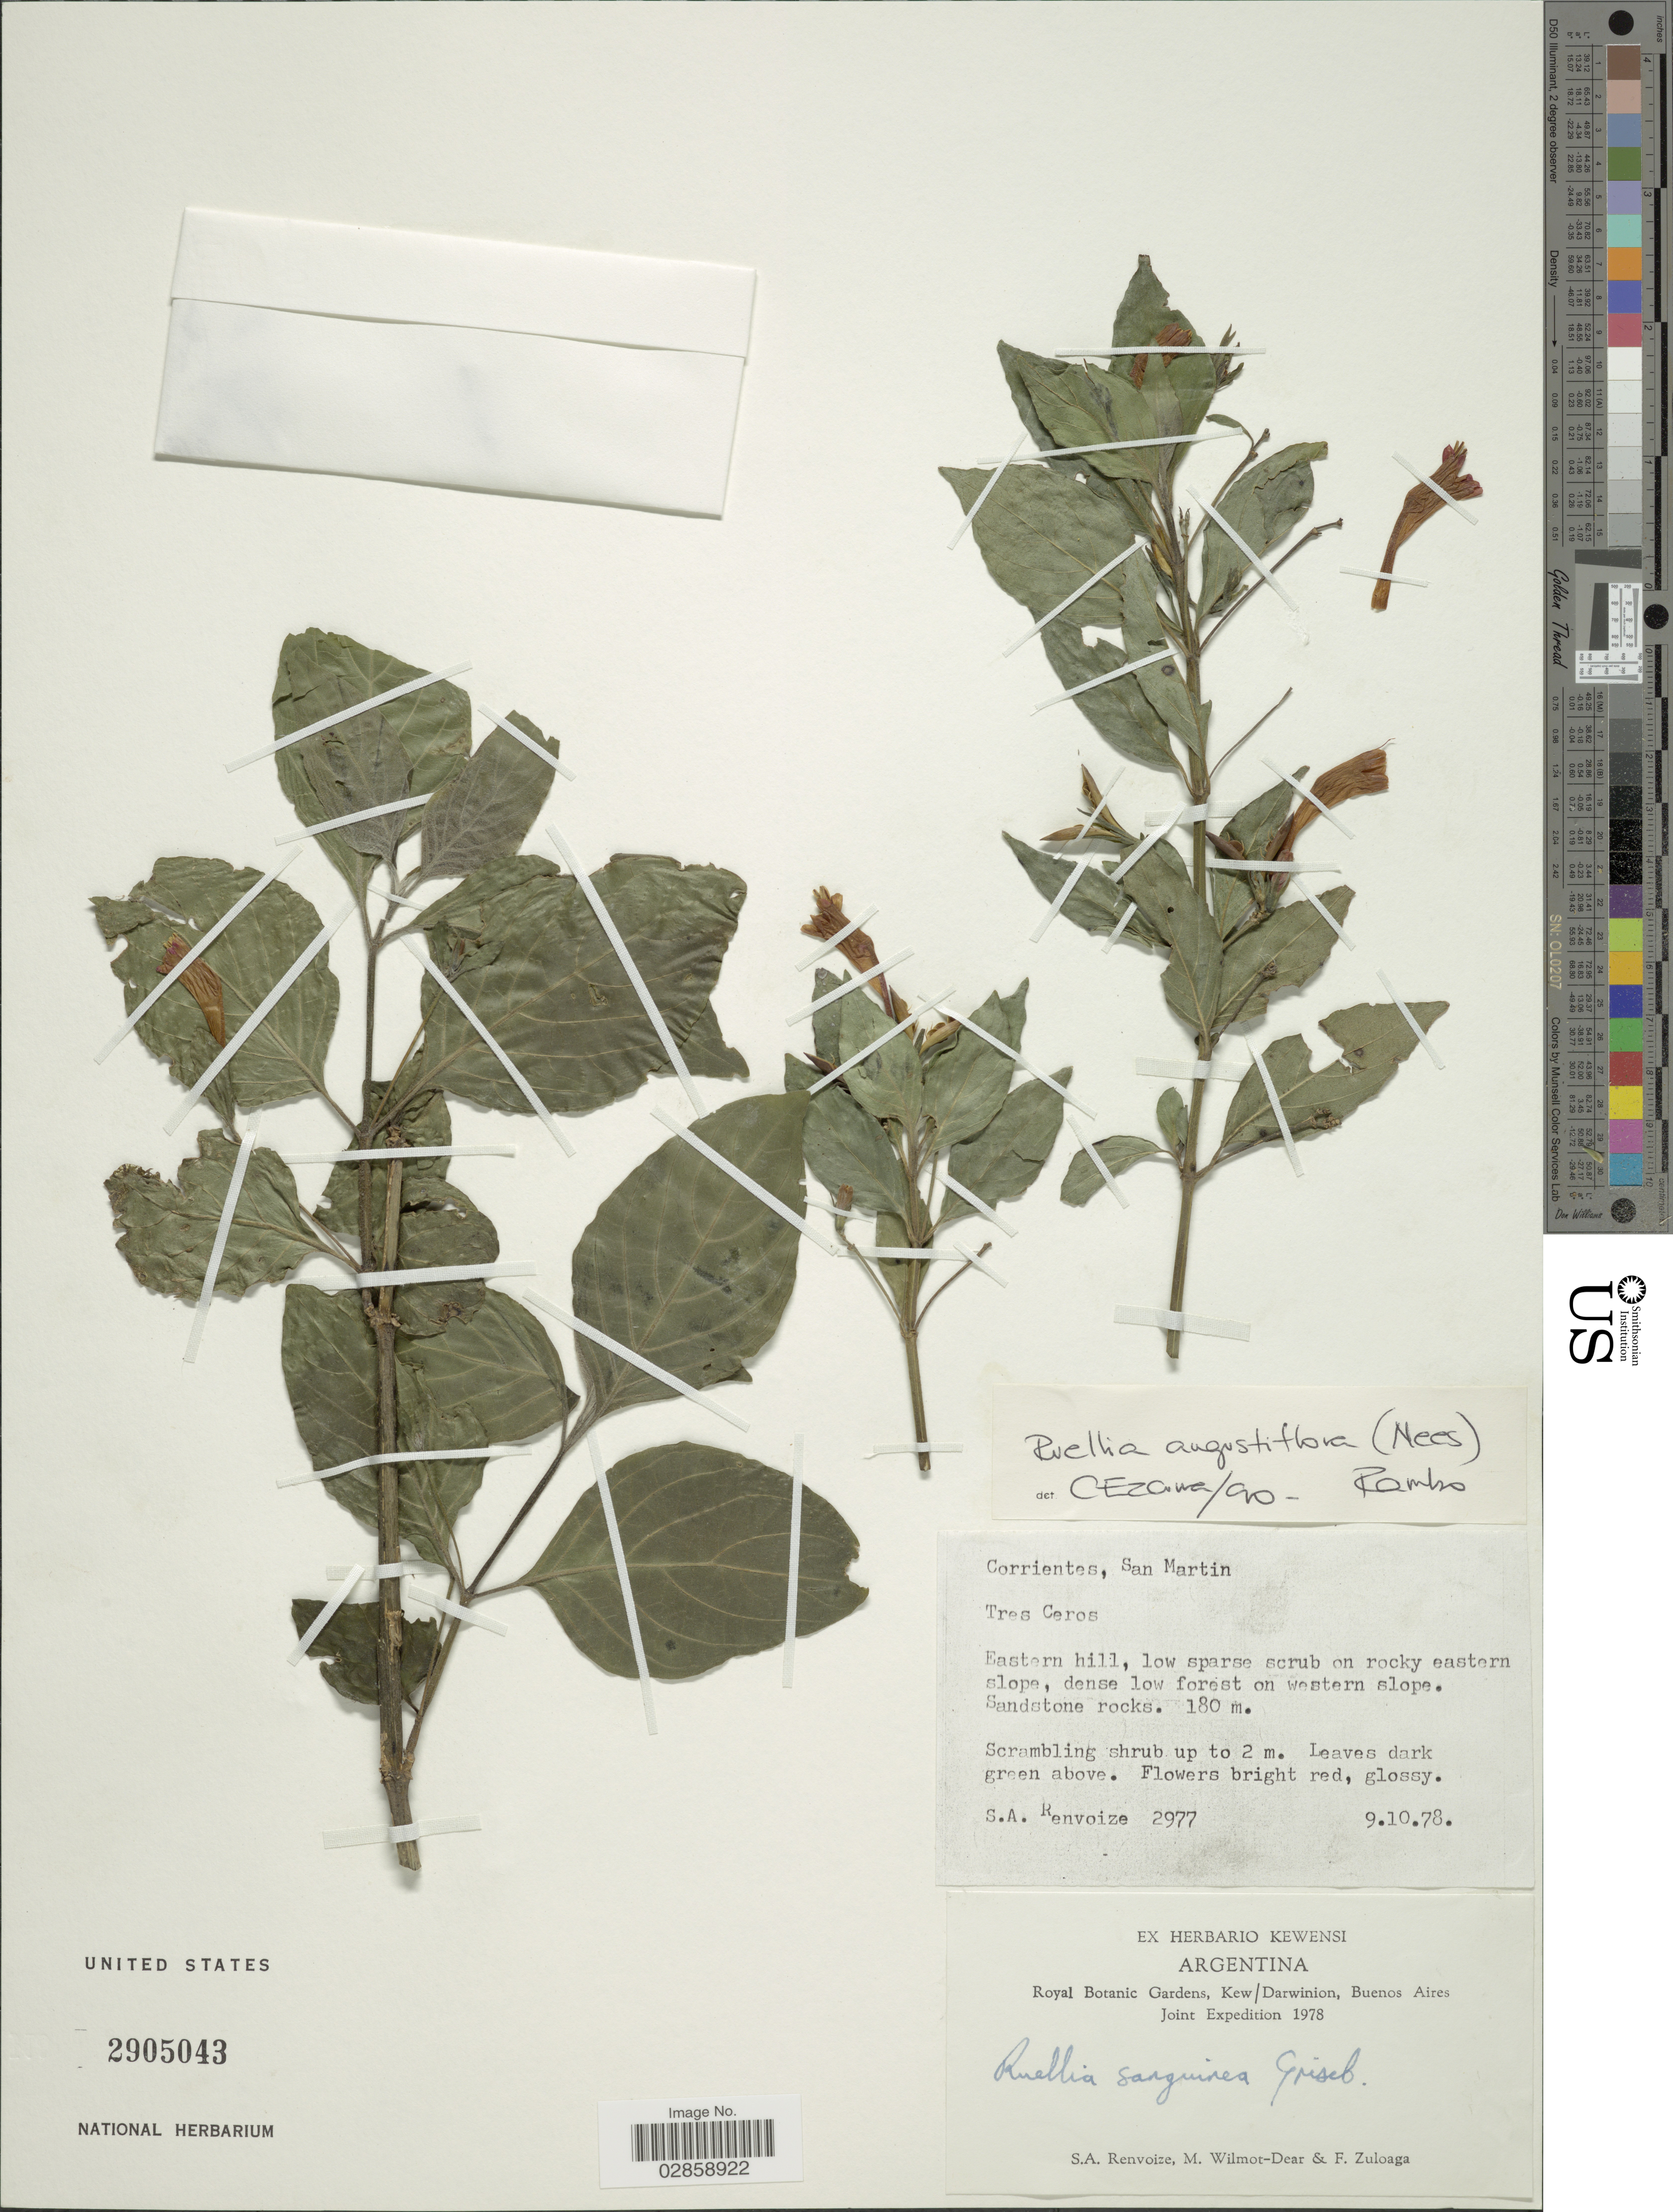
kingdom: Plantae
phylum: Tracheophyta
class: Magnoliopsida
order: Lamiales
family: Acanthaceae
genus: Ruellia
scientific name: Ruellia angustiflora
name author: (Nees) Lindau ex Rambo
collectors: S. A. Renvoize, M. Wilmot-Dear & F. Zuloaga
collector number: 2977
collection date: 1978-10-09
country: Argentina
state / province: Corrientes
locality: San Martin. Tres Ceros. Eastern hill.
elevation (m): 180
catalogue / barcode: US 2905043